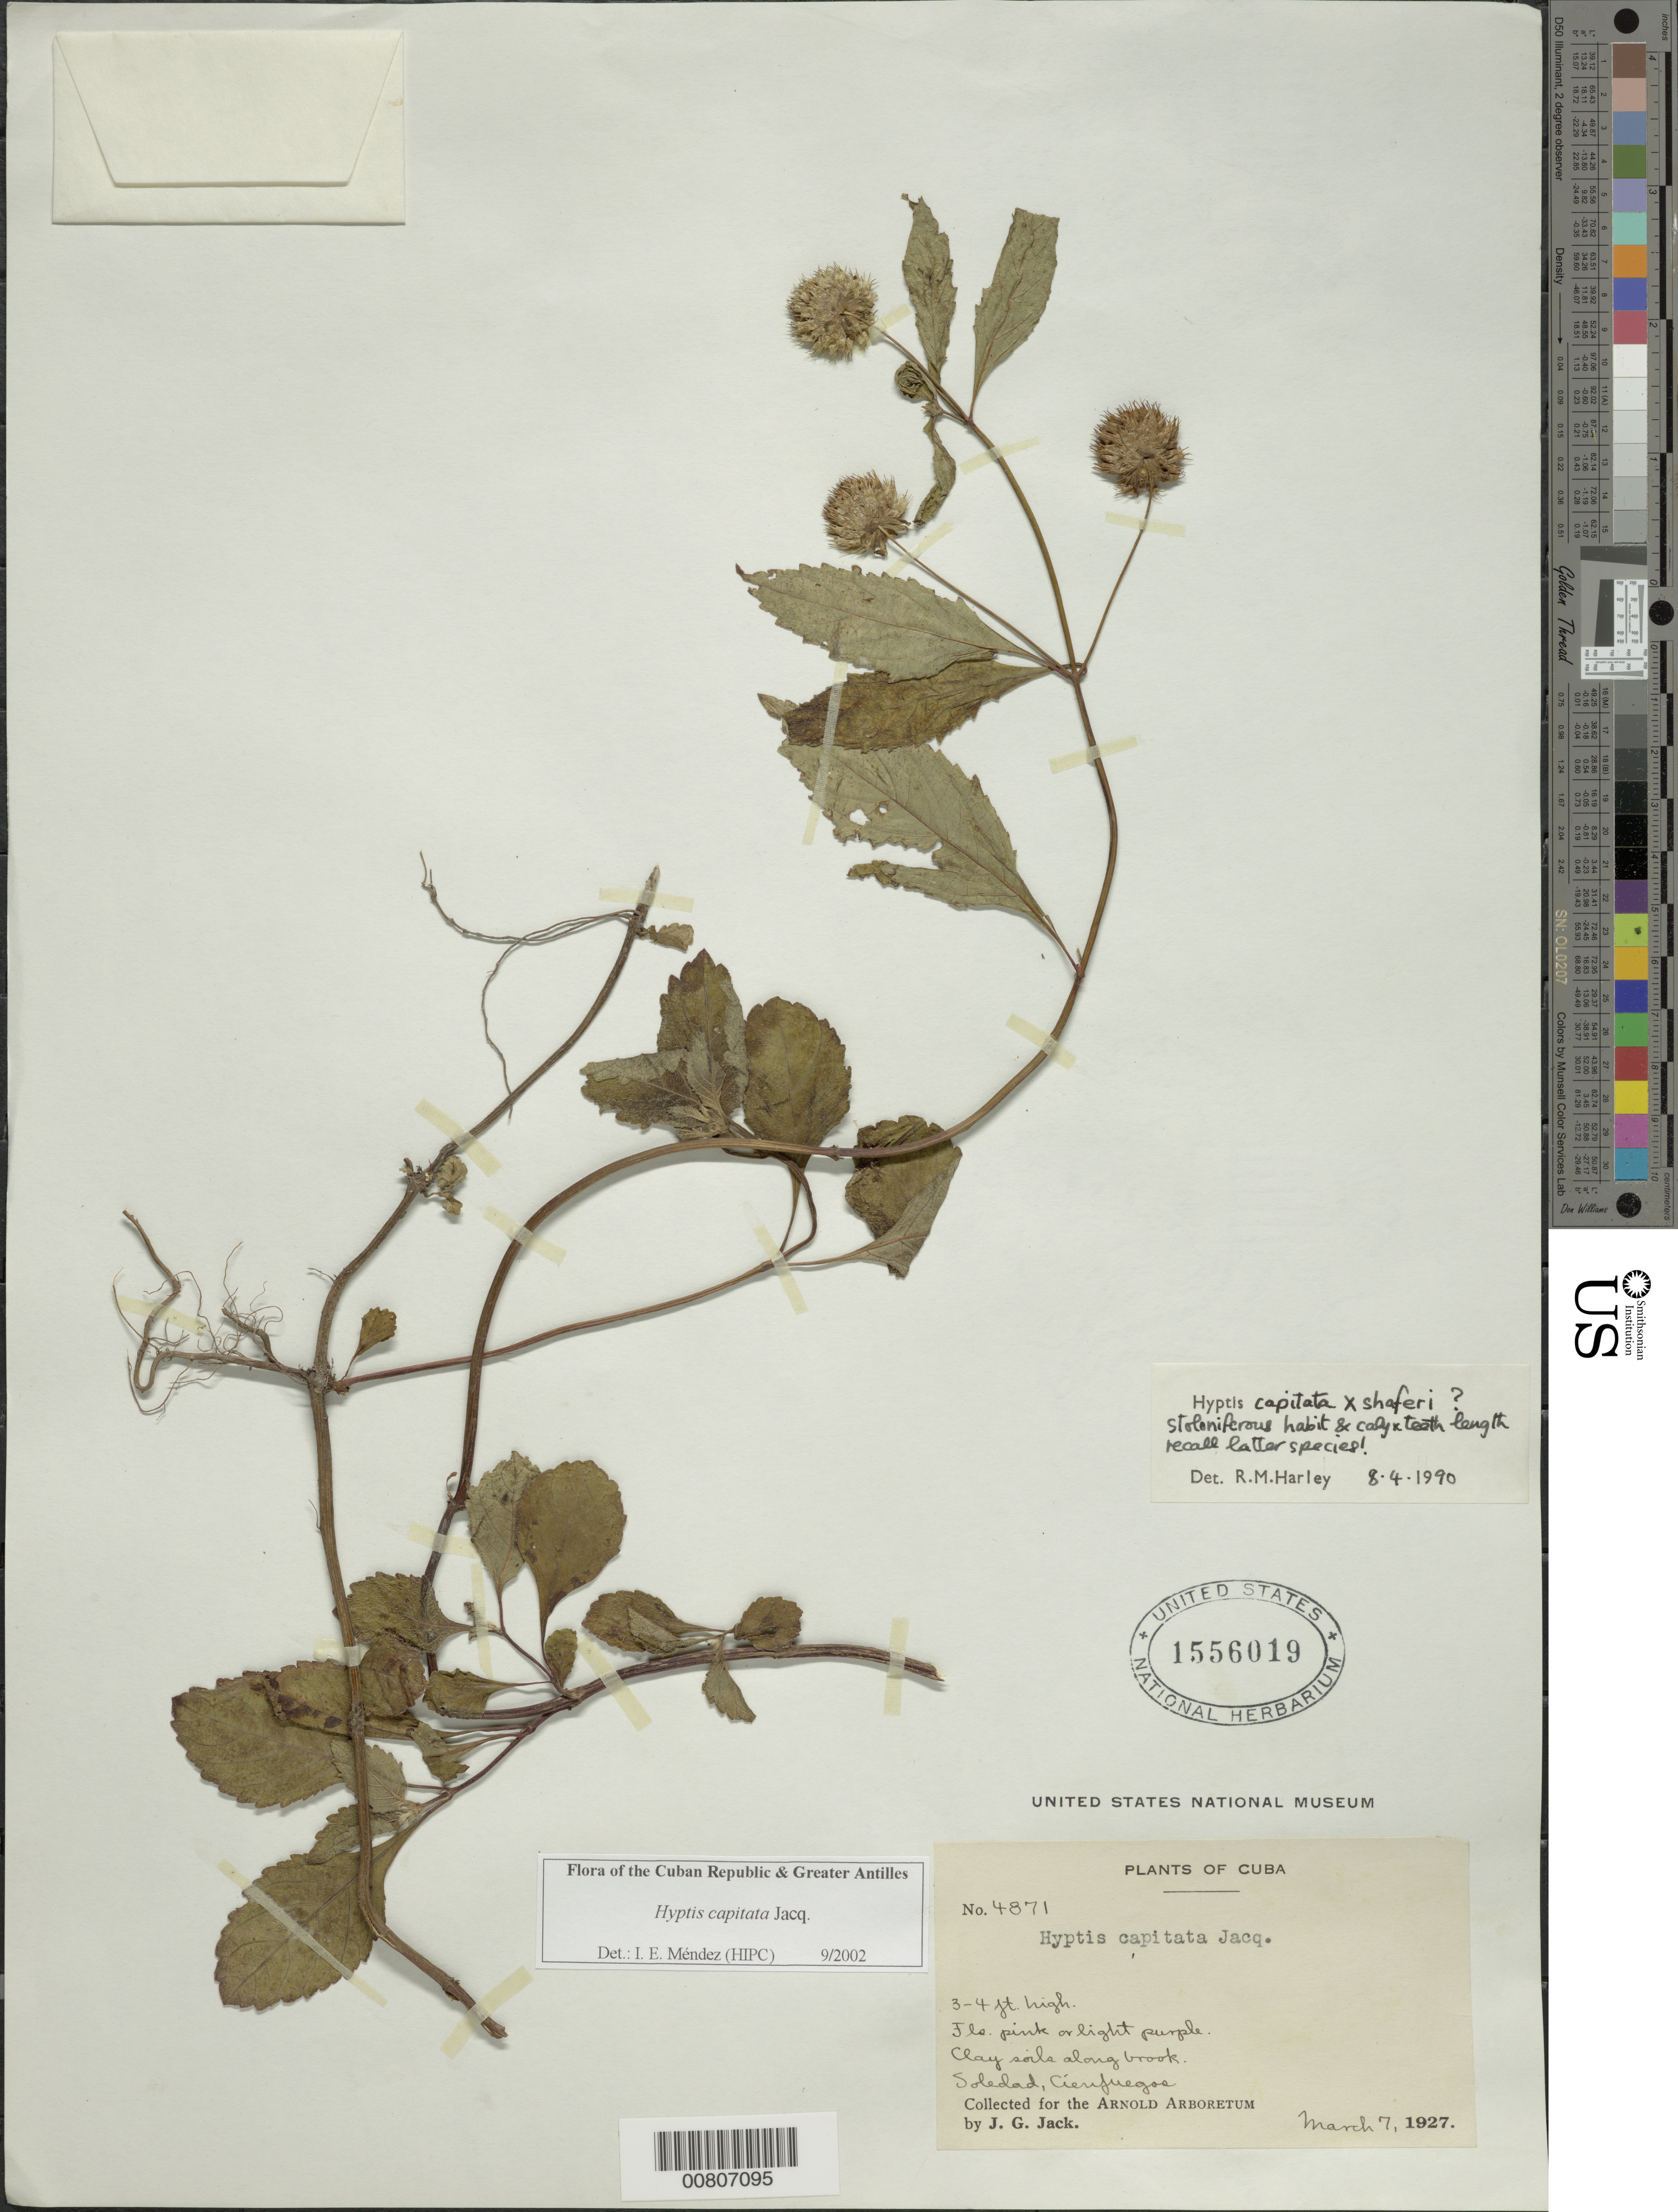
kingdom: Plantae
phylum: Tracheophyta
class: Magnoliopsida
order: Lamiales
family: Lamiaceae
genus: Hyptis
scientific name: Hyptis capitata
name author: Jacq.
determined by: Méndez, Isidro E., (HIPC)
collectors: J. G. Jack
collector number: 4871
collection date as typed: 07 Mar 1927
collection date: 1927-03-07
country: Cuba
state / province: Cienfuegos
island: Cuba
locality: Soledad, Cienfuegos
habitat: Clay soils along brook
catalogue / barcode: US 1556019